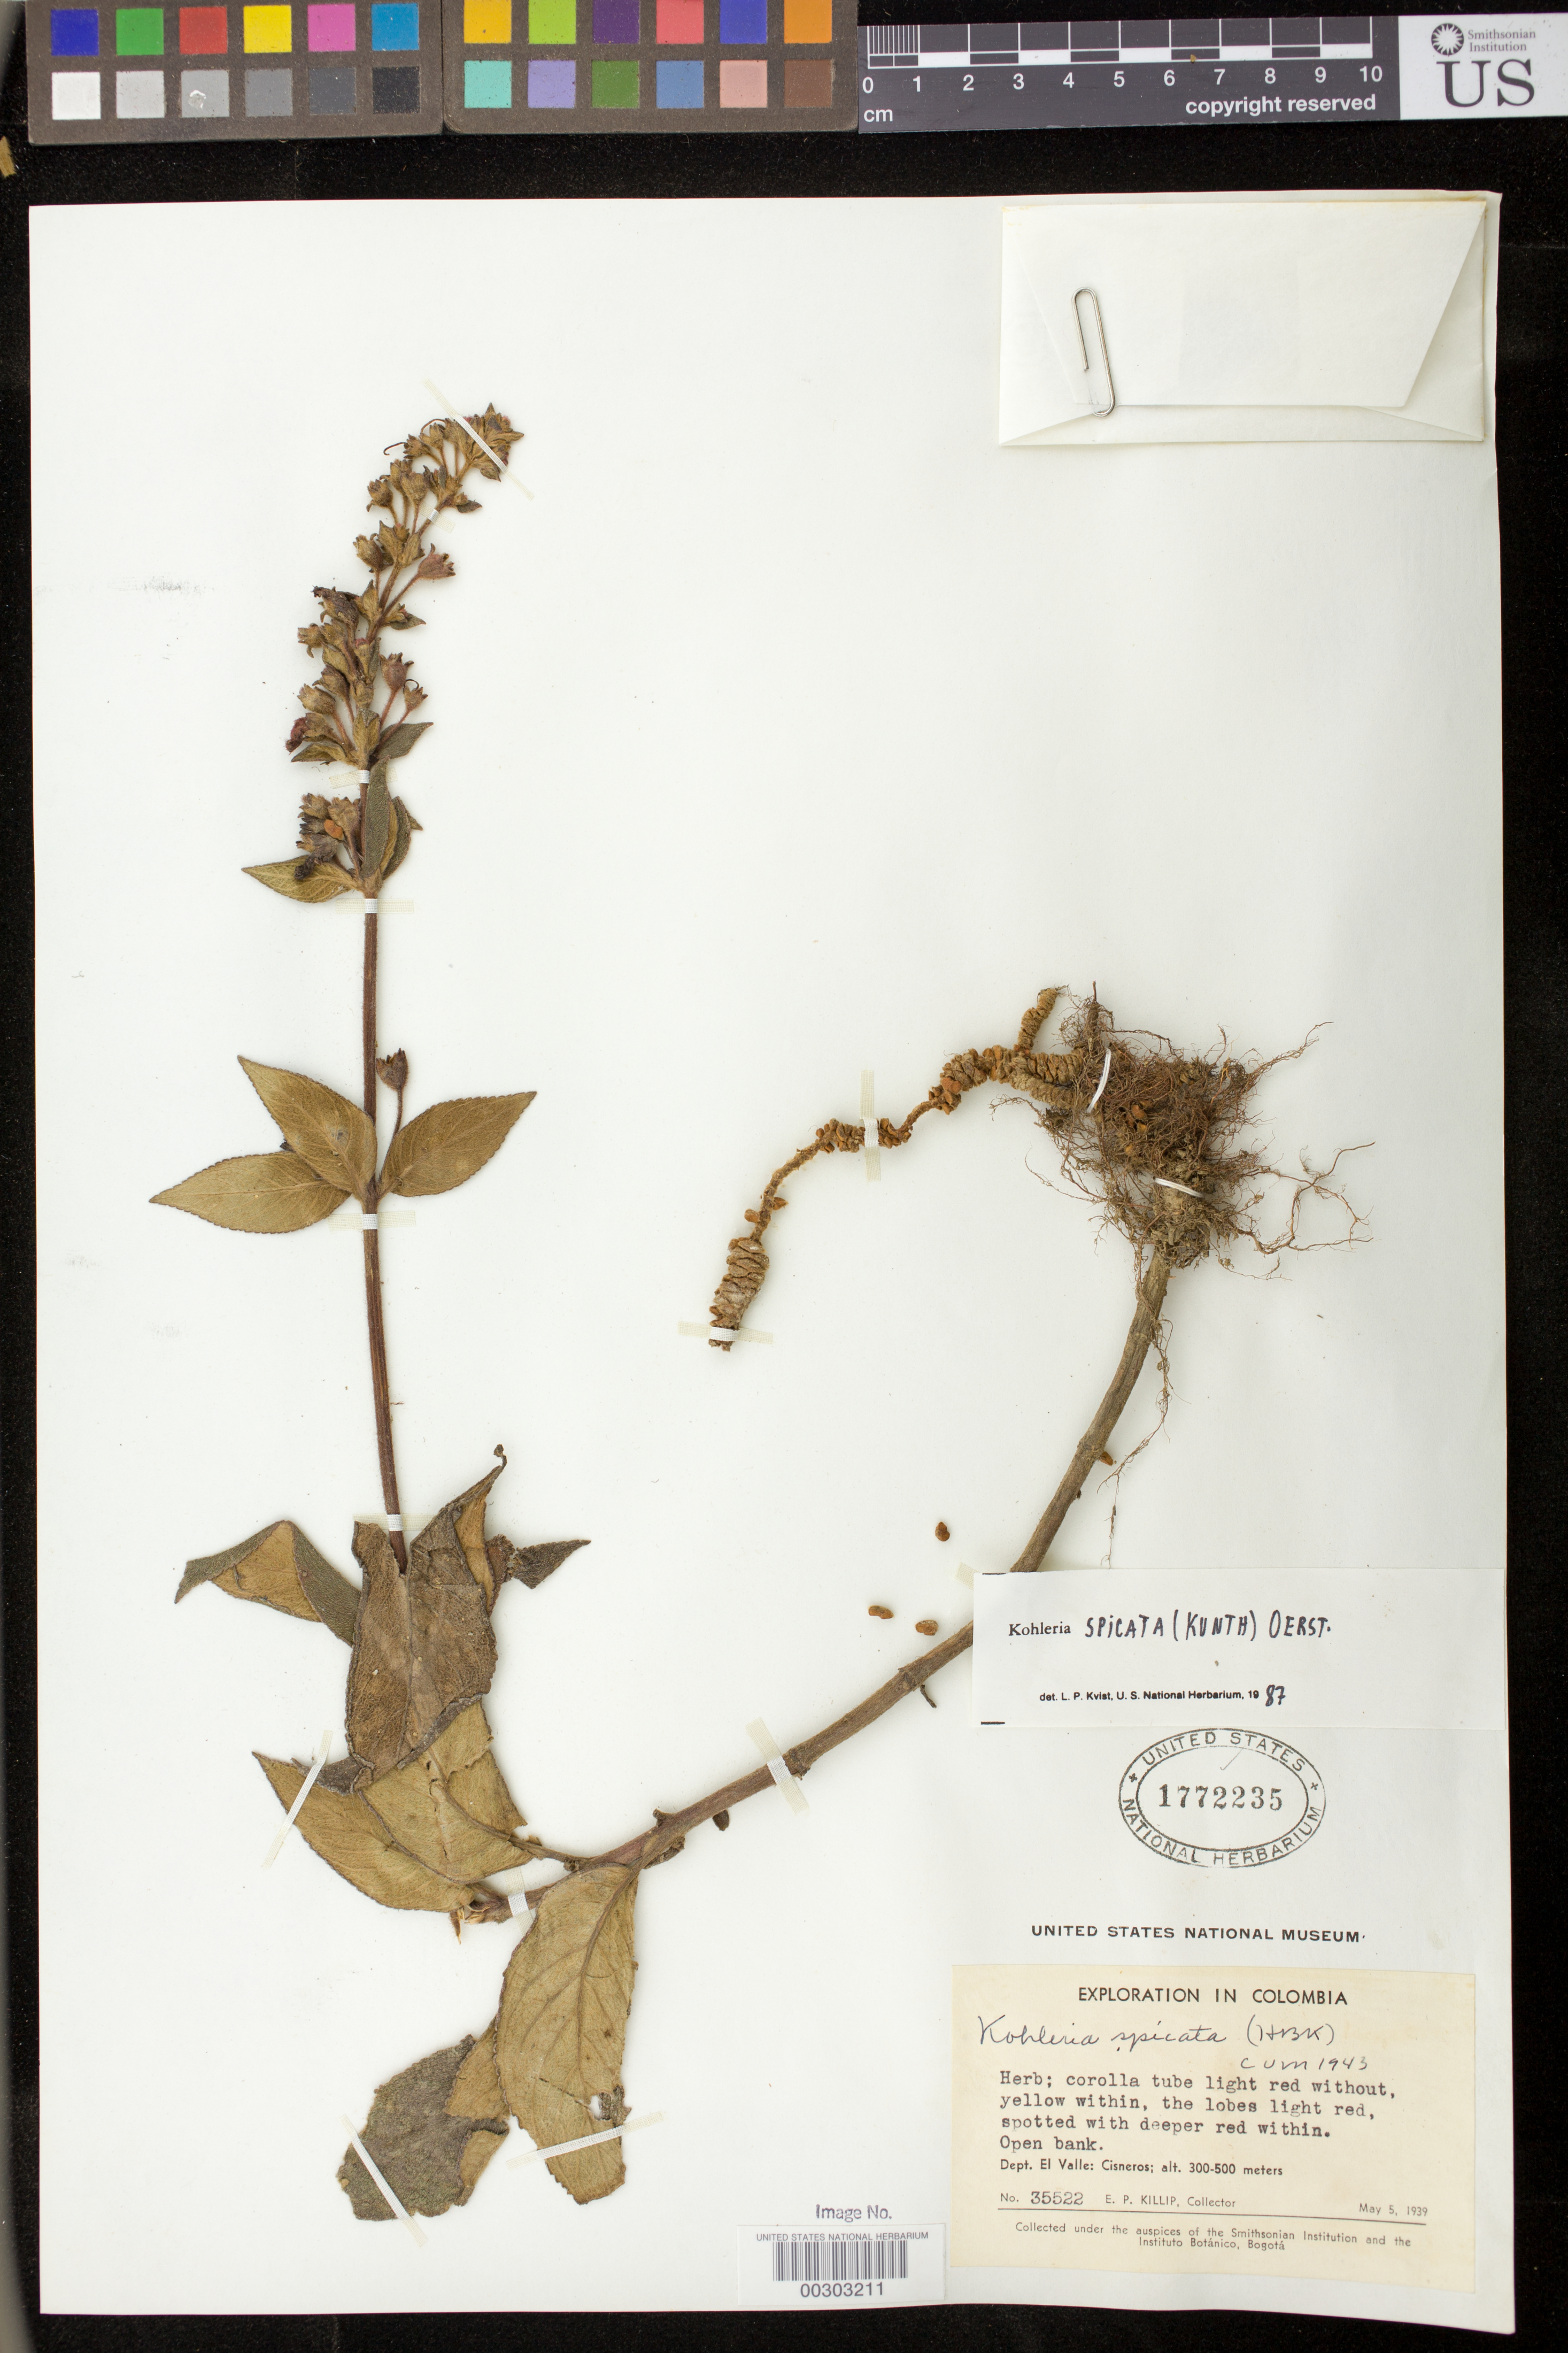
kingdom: Plantae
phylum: Tracheophyta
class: Magnoliopsida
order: Lamiales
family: Gesneriaceae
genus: Kohleria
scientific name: Kohleria spicata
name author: (Kunth) Oerst.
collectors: E. P. Killip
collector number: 35522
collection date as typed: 05 May 1939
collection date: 1939-05-05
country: Colombia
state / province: Valle del Cauca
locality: Cisneros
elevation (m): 300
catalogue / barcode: US 1772235